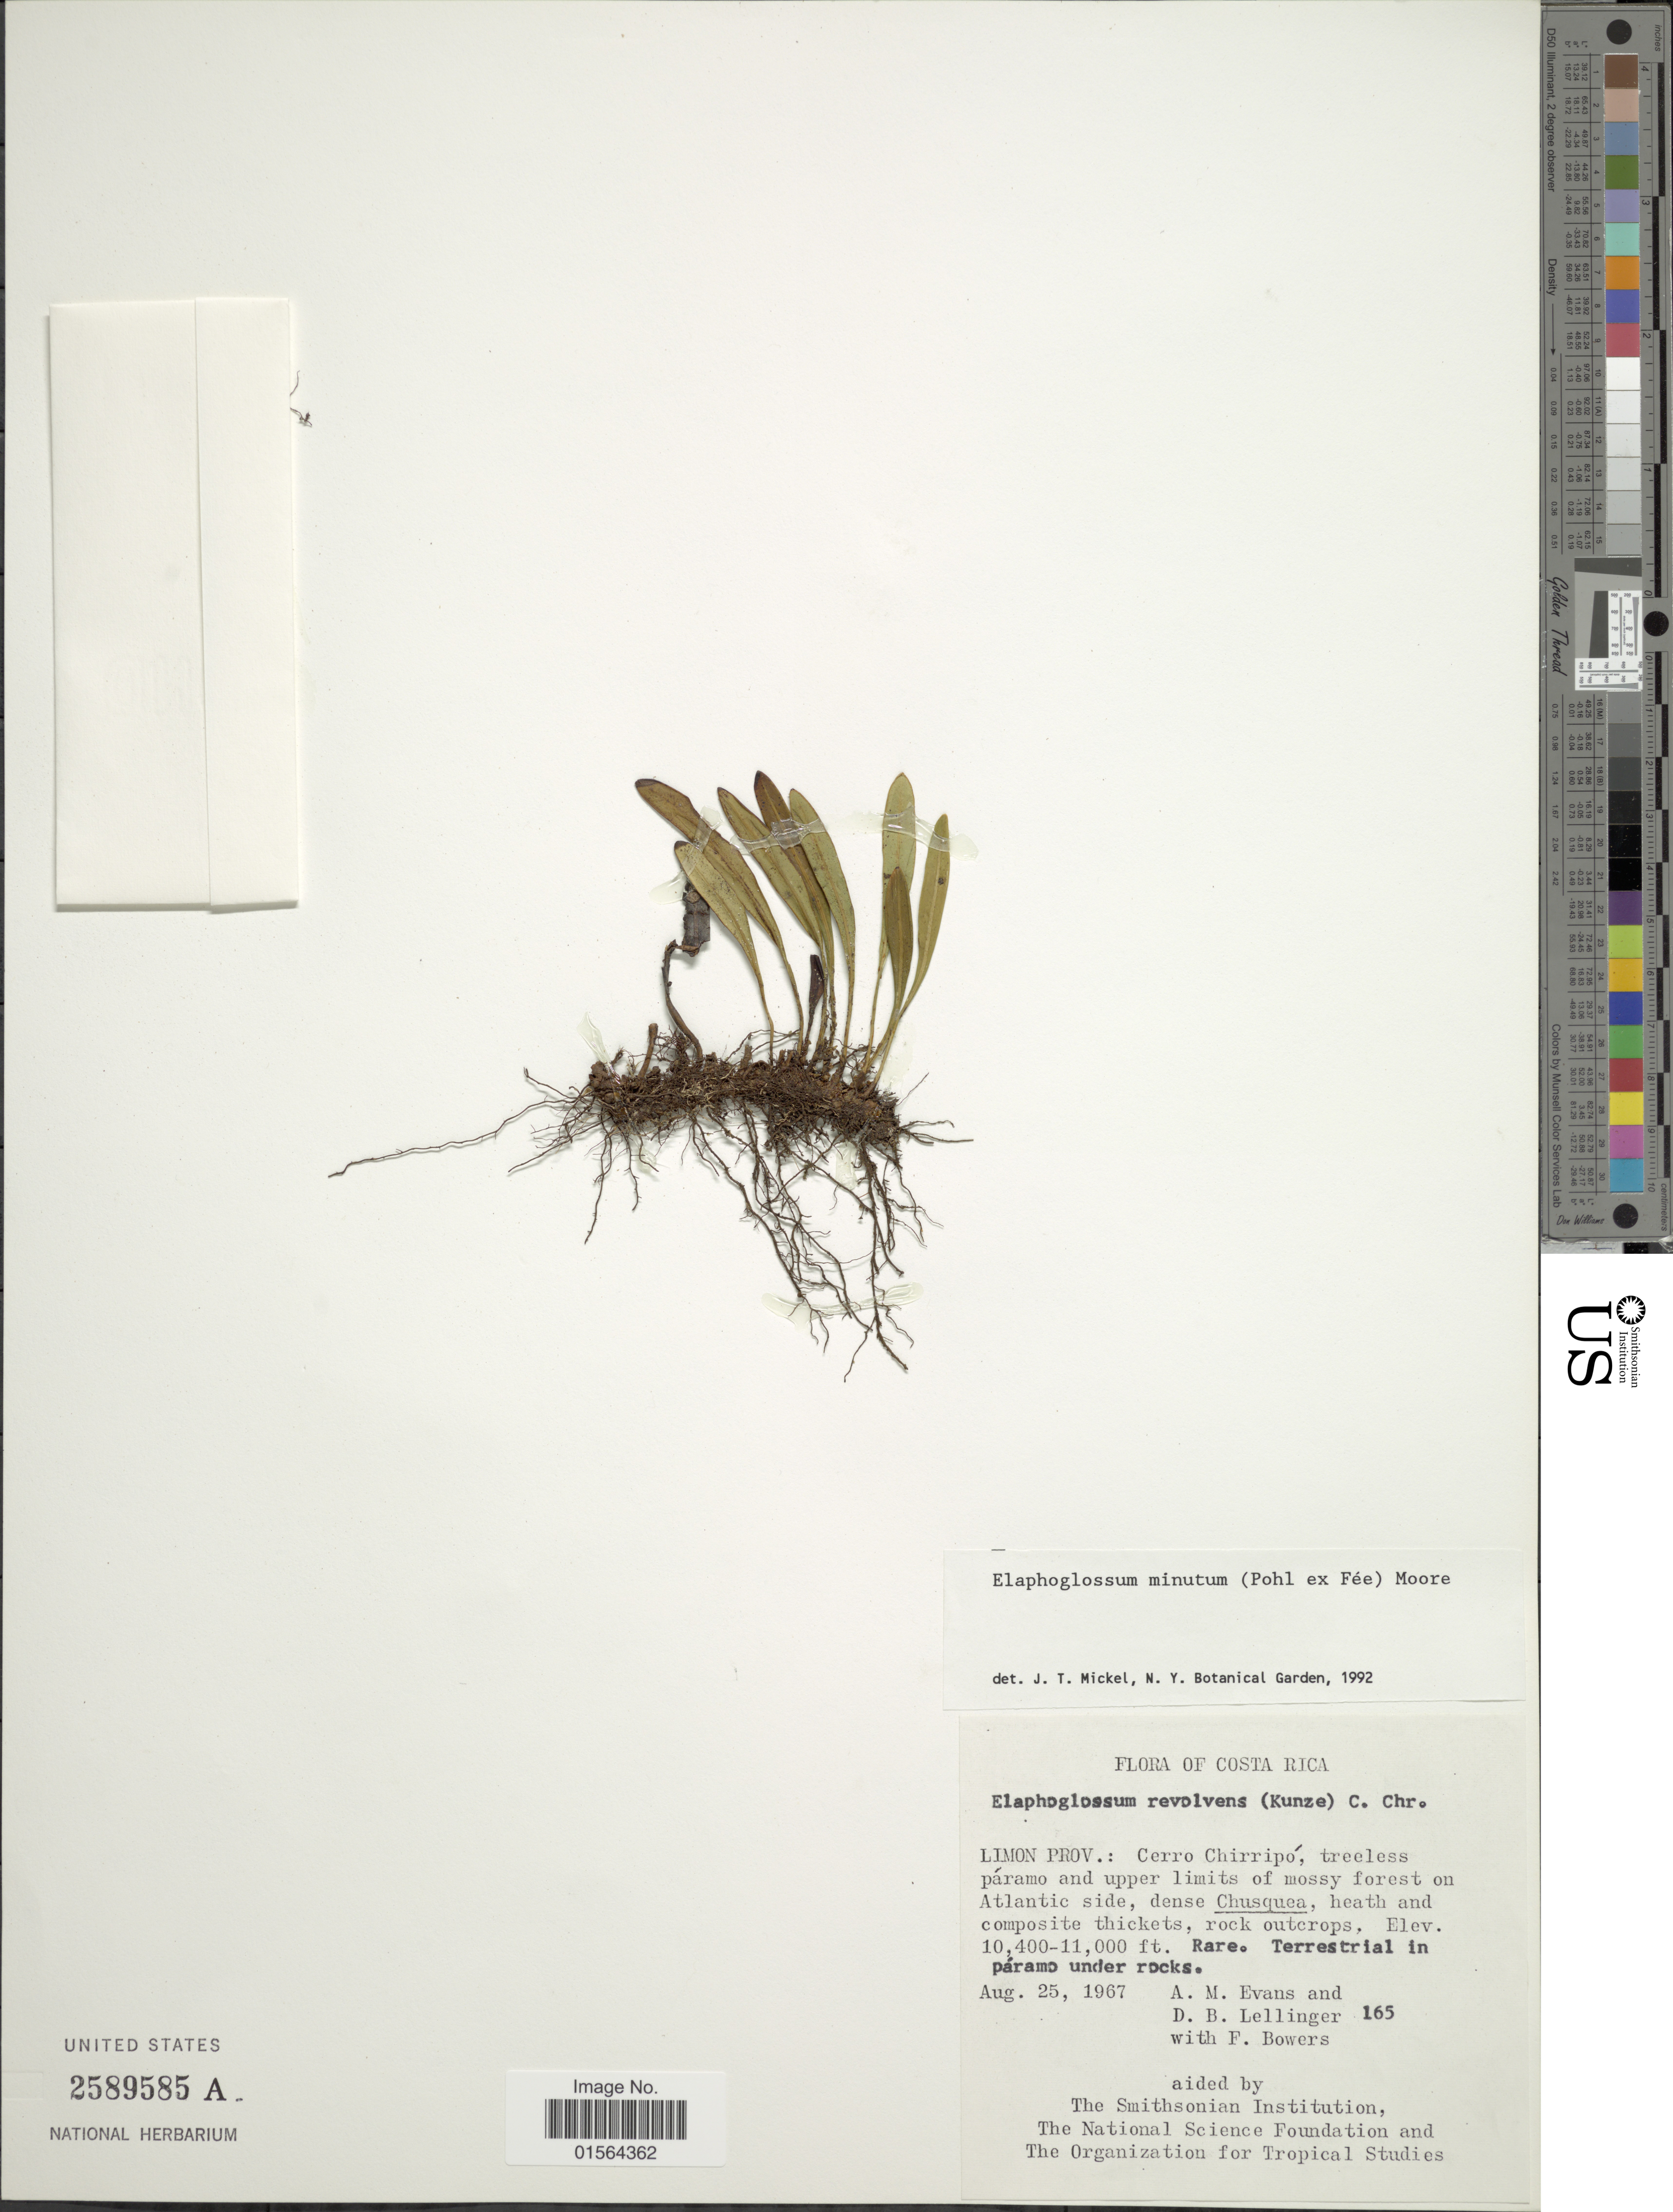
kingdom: Plantae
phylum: Tracheophyta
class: Polypodiopsida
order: Polypodiales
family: Dryopteridaceae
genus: Elaphoglossum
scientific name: Elaphoglossum minutum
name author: (Pohl ex Fée) T. Moore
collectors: A. M. Evans, D. B. Lellinger & F. Bowers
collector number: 165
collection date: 1967-08-25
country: Costa Rica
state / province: Limón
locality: Limon Prov.: Cerro Chirripo, treeless paramo and upper limits of mossy forest on Atlantic side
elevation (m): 3170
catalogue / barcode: US 2589585A